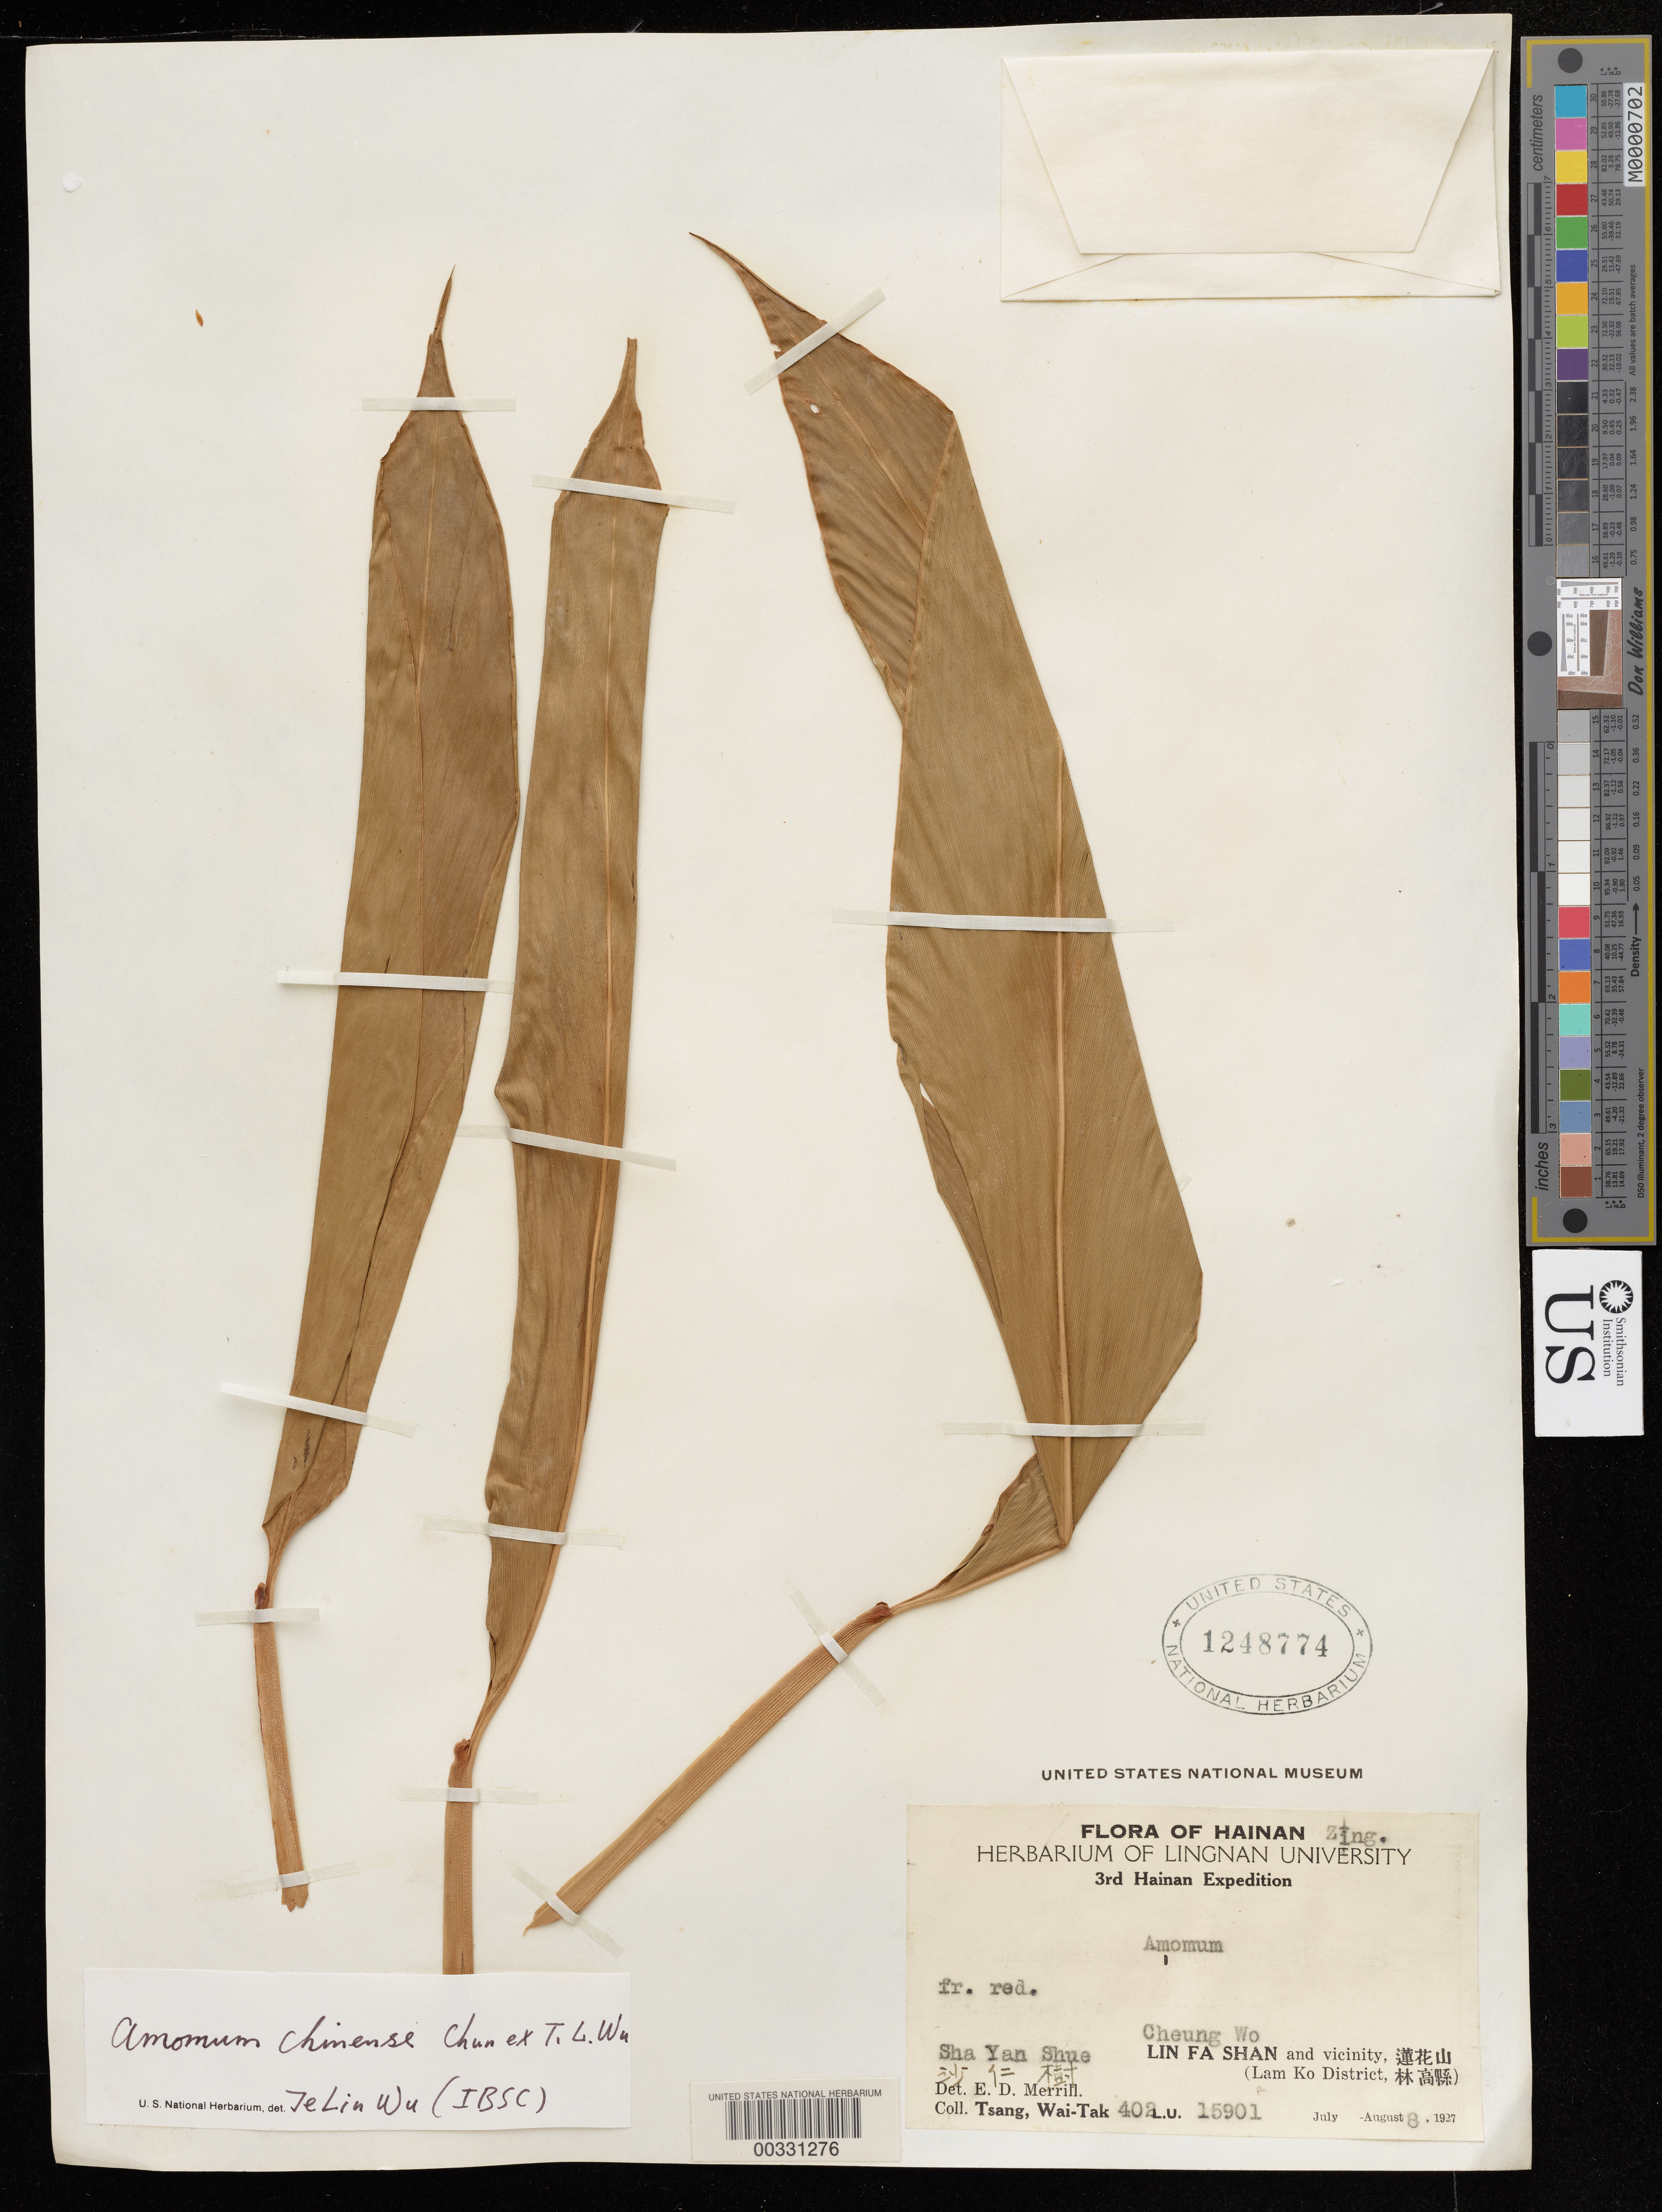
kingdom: Plantae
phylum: Tracheophyta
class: Liliopsida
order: Zingiberales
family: Zingiberaceae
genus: Amomum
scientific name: Amomum sp.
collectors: W. T. Tsang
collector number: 402 / L.u. 15901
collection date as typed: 08 Aug 1927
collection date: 1927-08-08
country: China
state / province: Hainan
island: Hainan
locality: Cheung wo lin fa shan and vicinity (lam ko dist)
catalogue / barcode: US 1248774